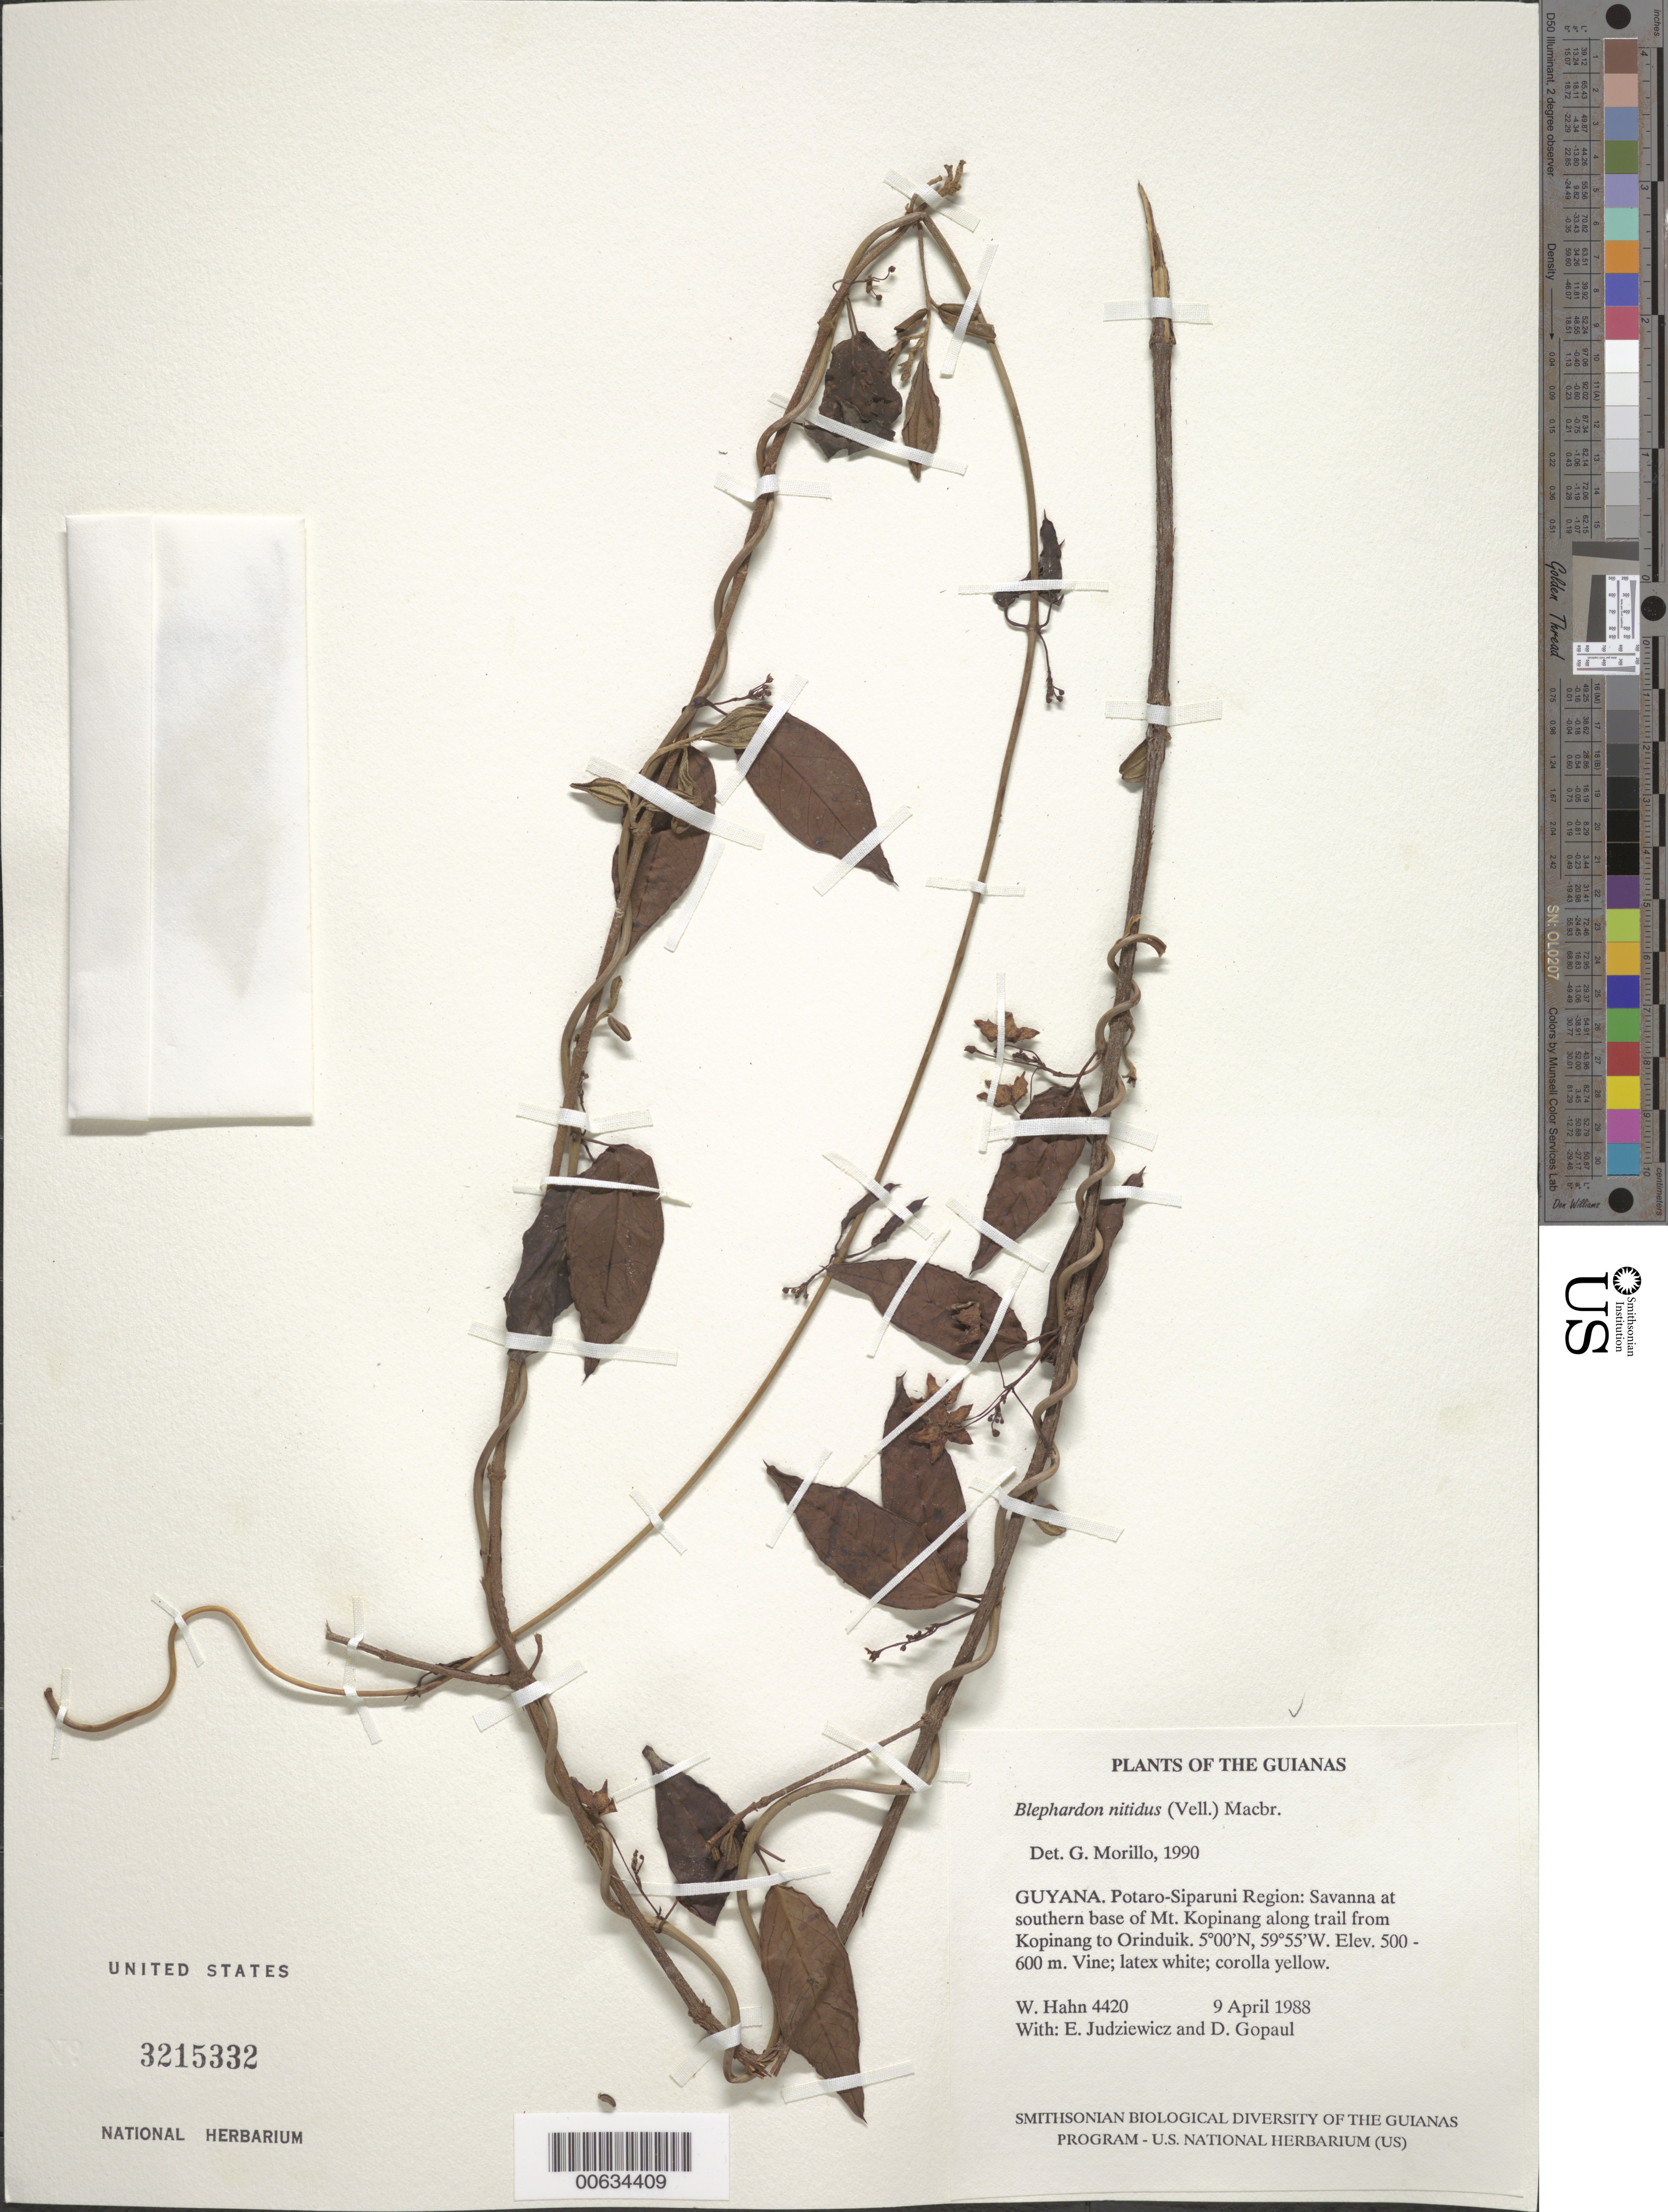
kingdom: Plantae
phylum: Tracheophyta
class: Magnoliopsida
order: Gentianales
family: Apocynaceae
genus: Blepharodon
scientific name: Blepharodon nitidus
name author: (Vell.) J.F. Macbr.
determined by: Morillo, G. N.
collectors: W. Hahn, E. J. Judziewicz & D. Gopaul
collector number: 4420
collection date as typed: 9 April 1988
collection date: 1988-04-09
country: Guyana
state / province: Potaro-Siparuni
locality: Southern base of Mt. Kopinang along trail from Kopinang to Orinduik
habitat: Savanna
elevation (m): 500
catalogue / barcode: US 3215332